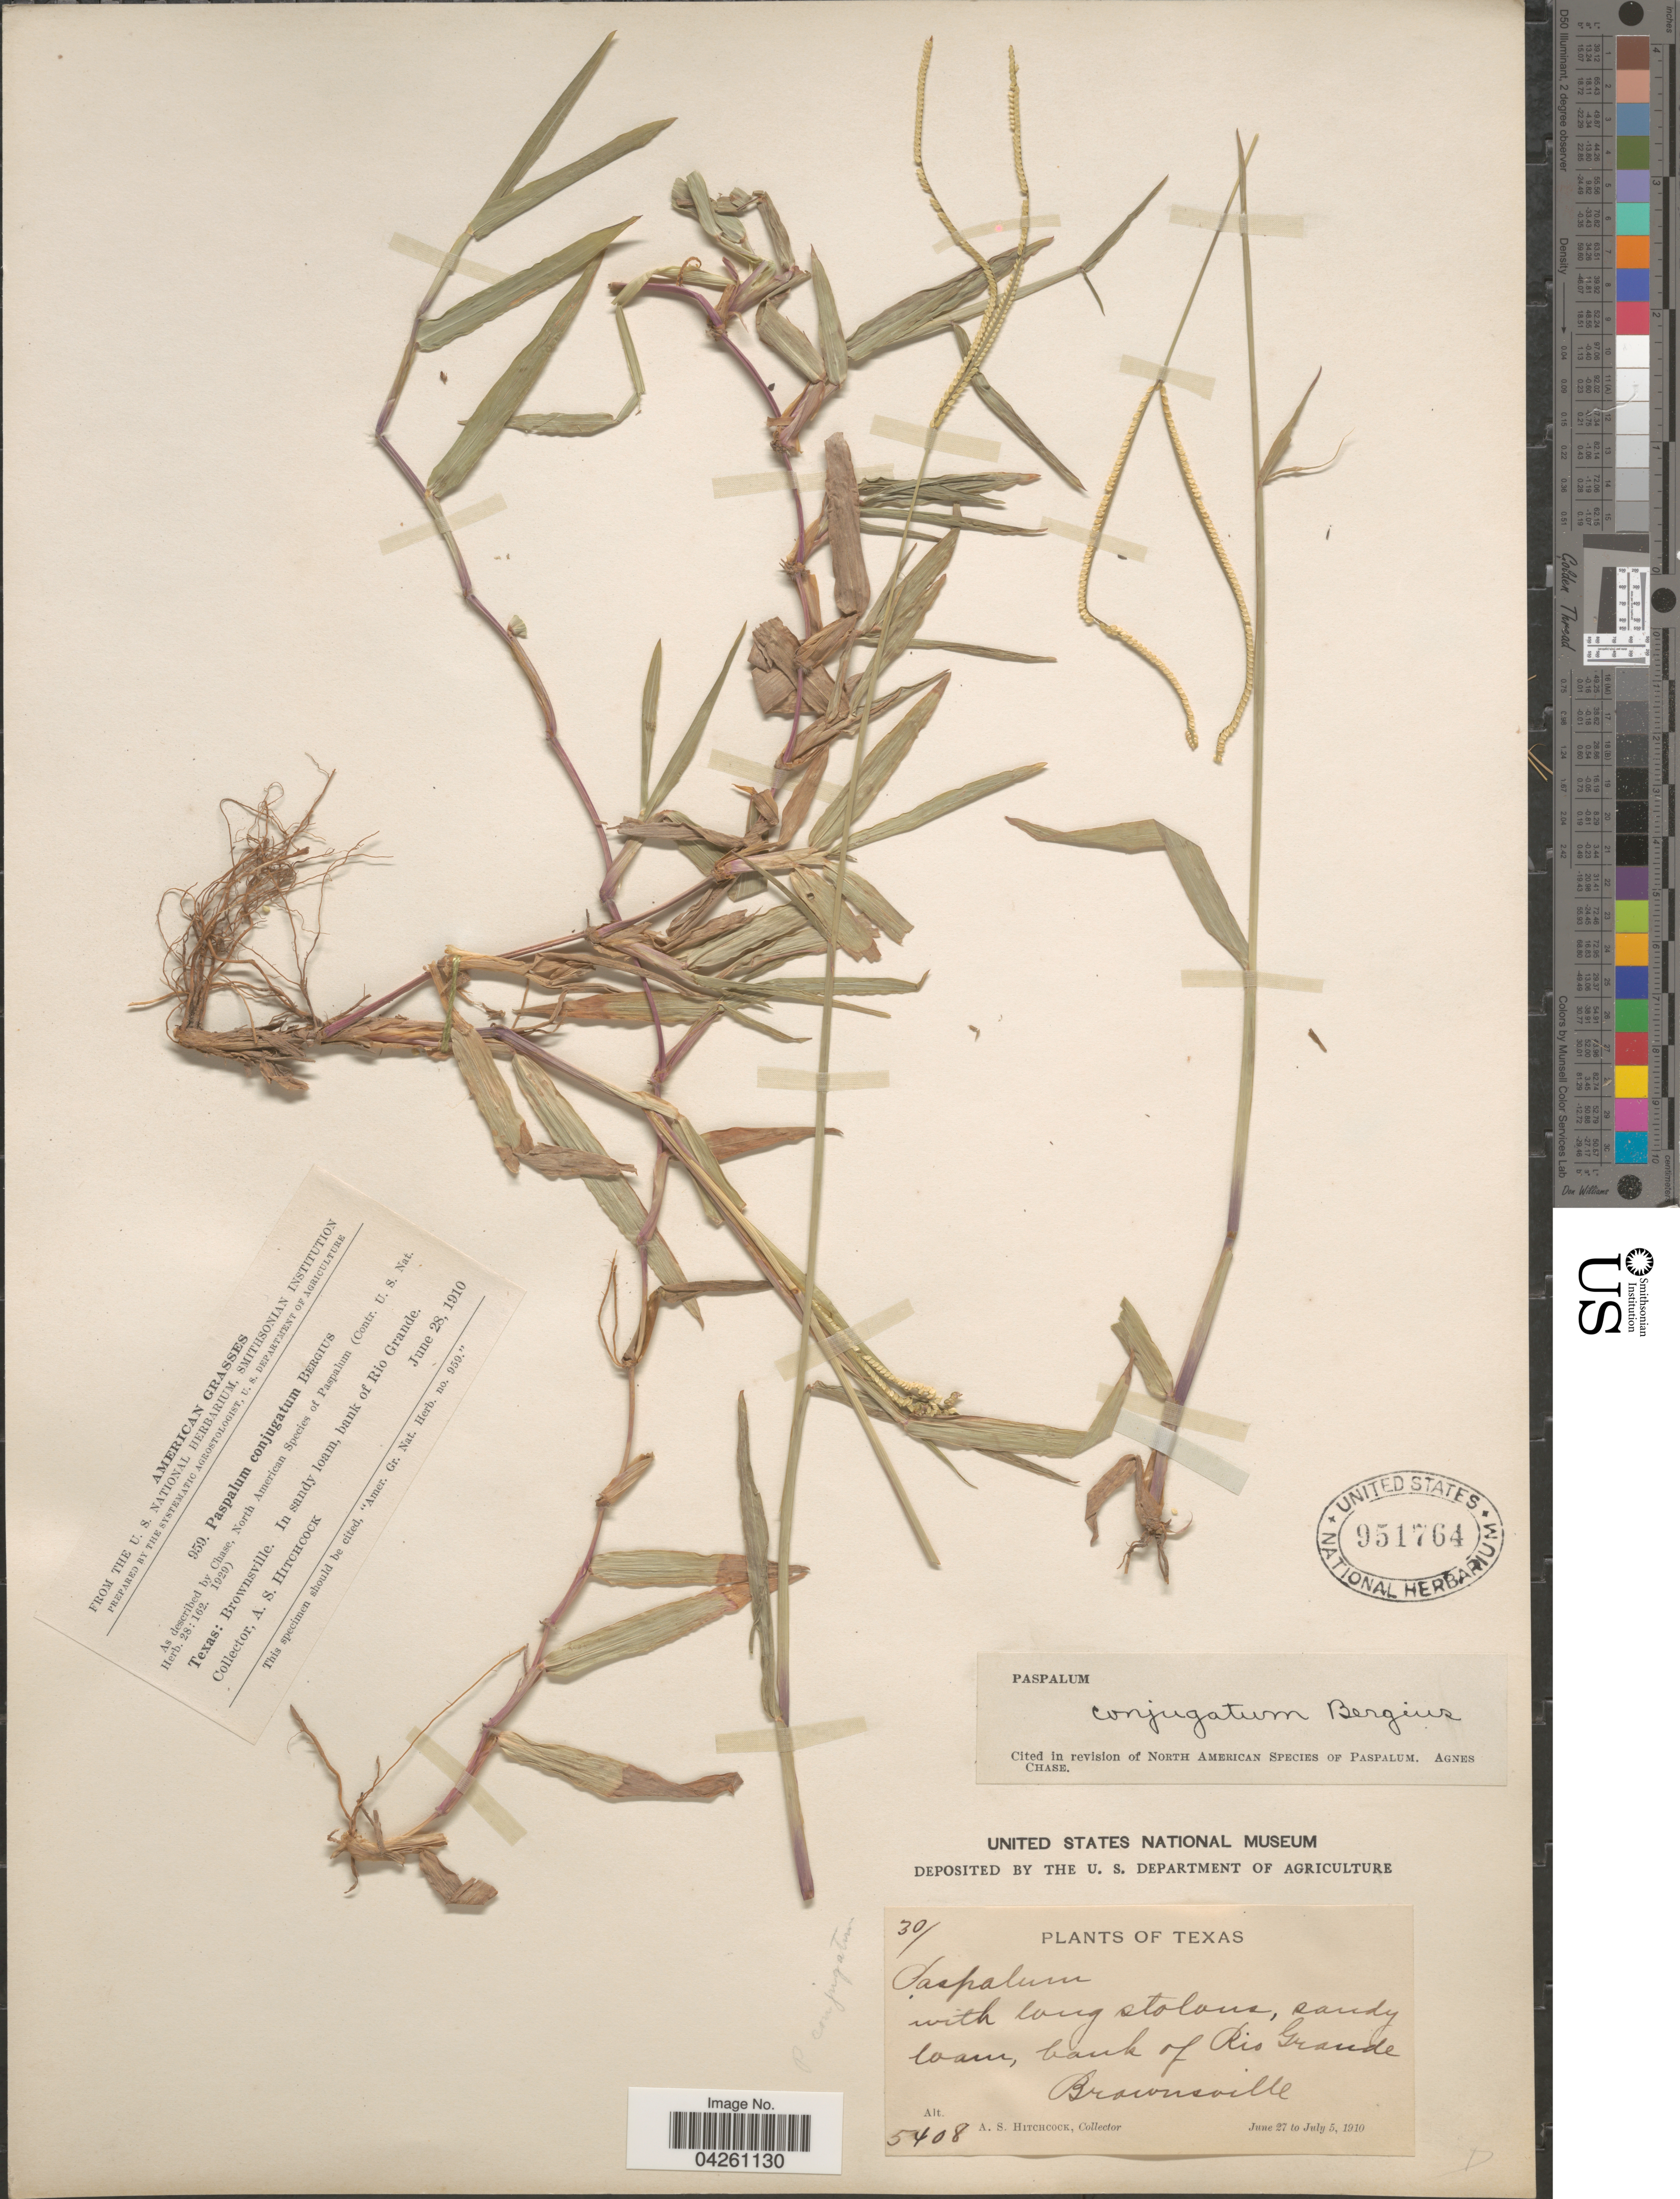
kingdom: Plantae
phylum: Tracheophyta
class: Liliopsida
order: Poales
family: Poaceae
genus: Paspalum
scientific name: Paspalum conjugatum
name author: P.J. Bergius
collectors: A. S. Hitchcock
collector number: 5408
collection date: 1910-06-27/1910-07-05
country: United States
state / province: Texas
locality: Sandy loam, bank of Rio Grande Brownsville.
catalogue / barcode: US 951764